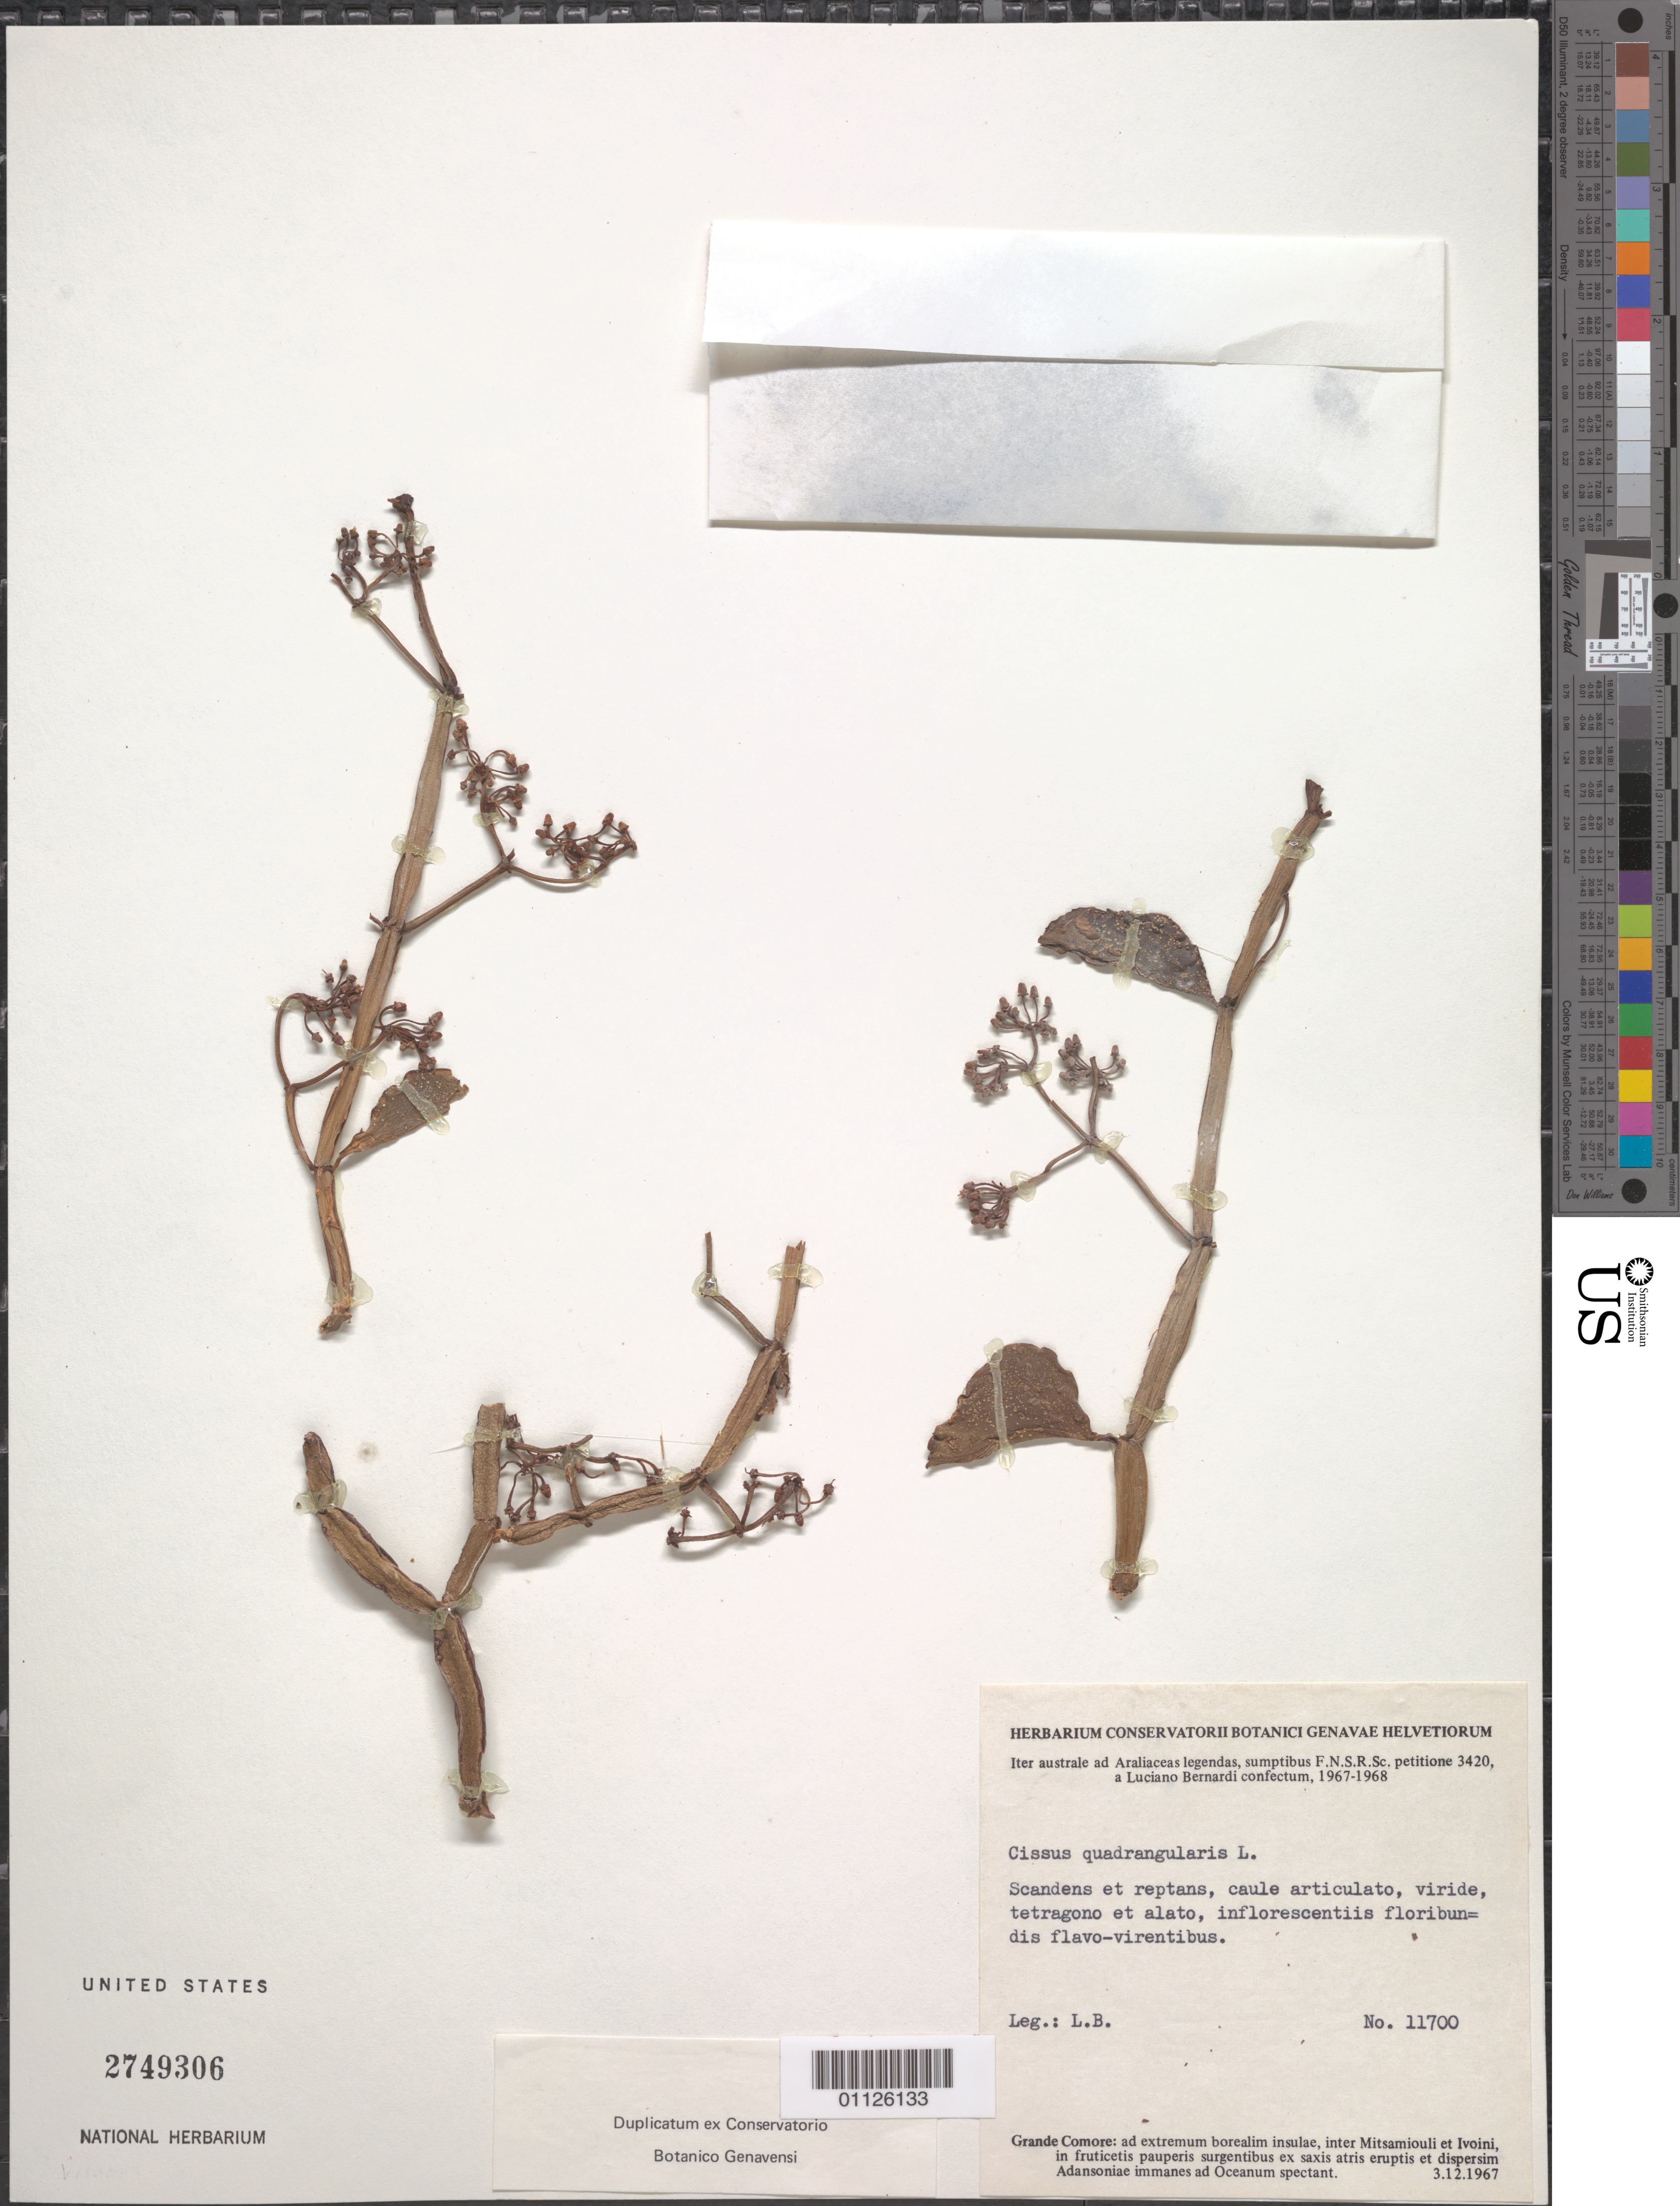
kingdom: Plantae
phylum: Tracheophyta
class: Magnoliopsida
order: Vitales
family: Vitaceae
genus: Cissus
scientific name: Cissus quadrangularis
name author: L.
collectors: A. L. Bernardi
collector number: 11700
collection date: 1967-12-03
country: Comoros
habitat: Scandens et reptans.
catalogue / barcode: US 2749306